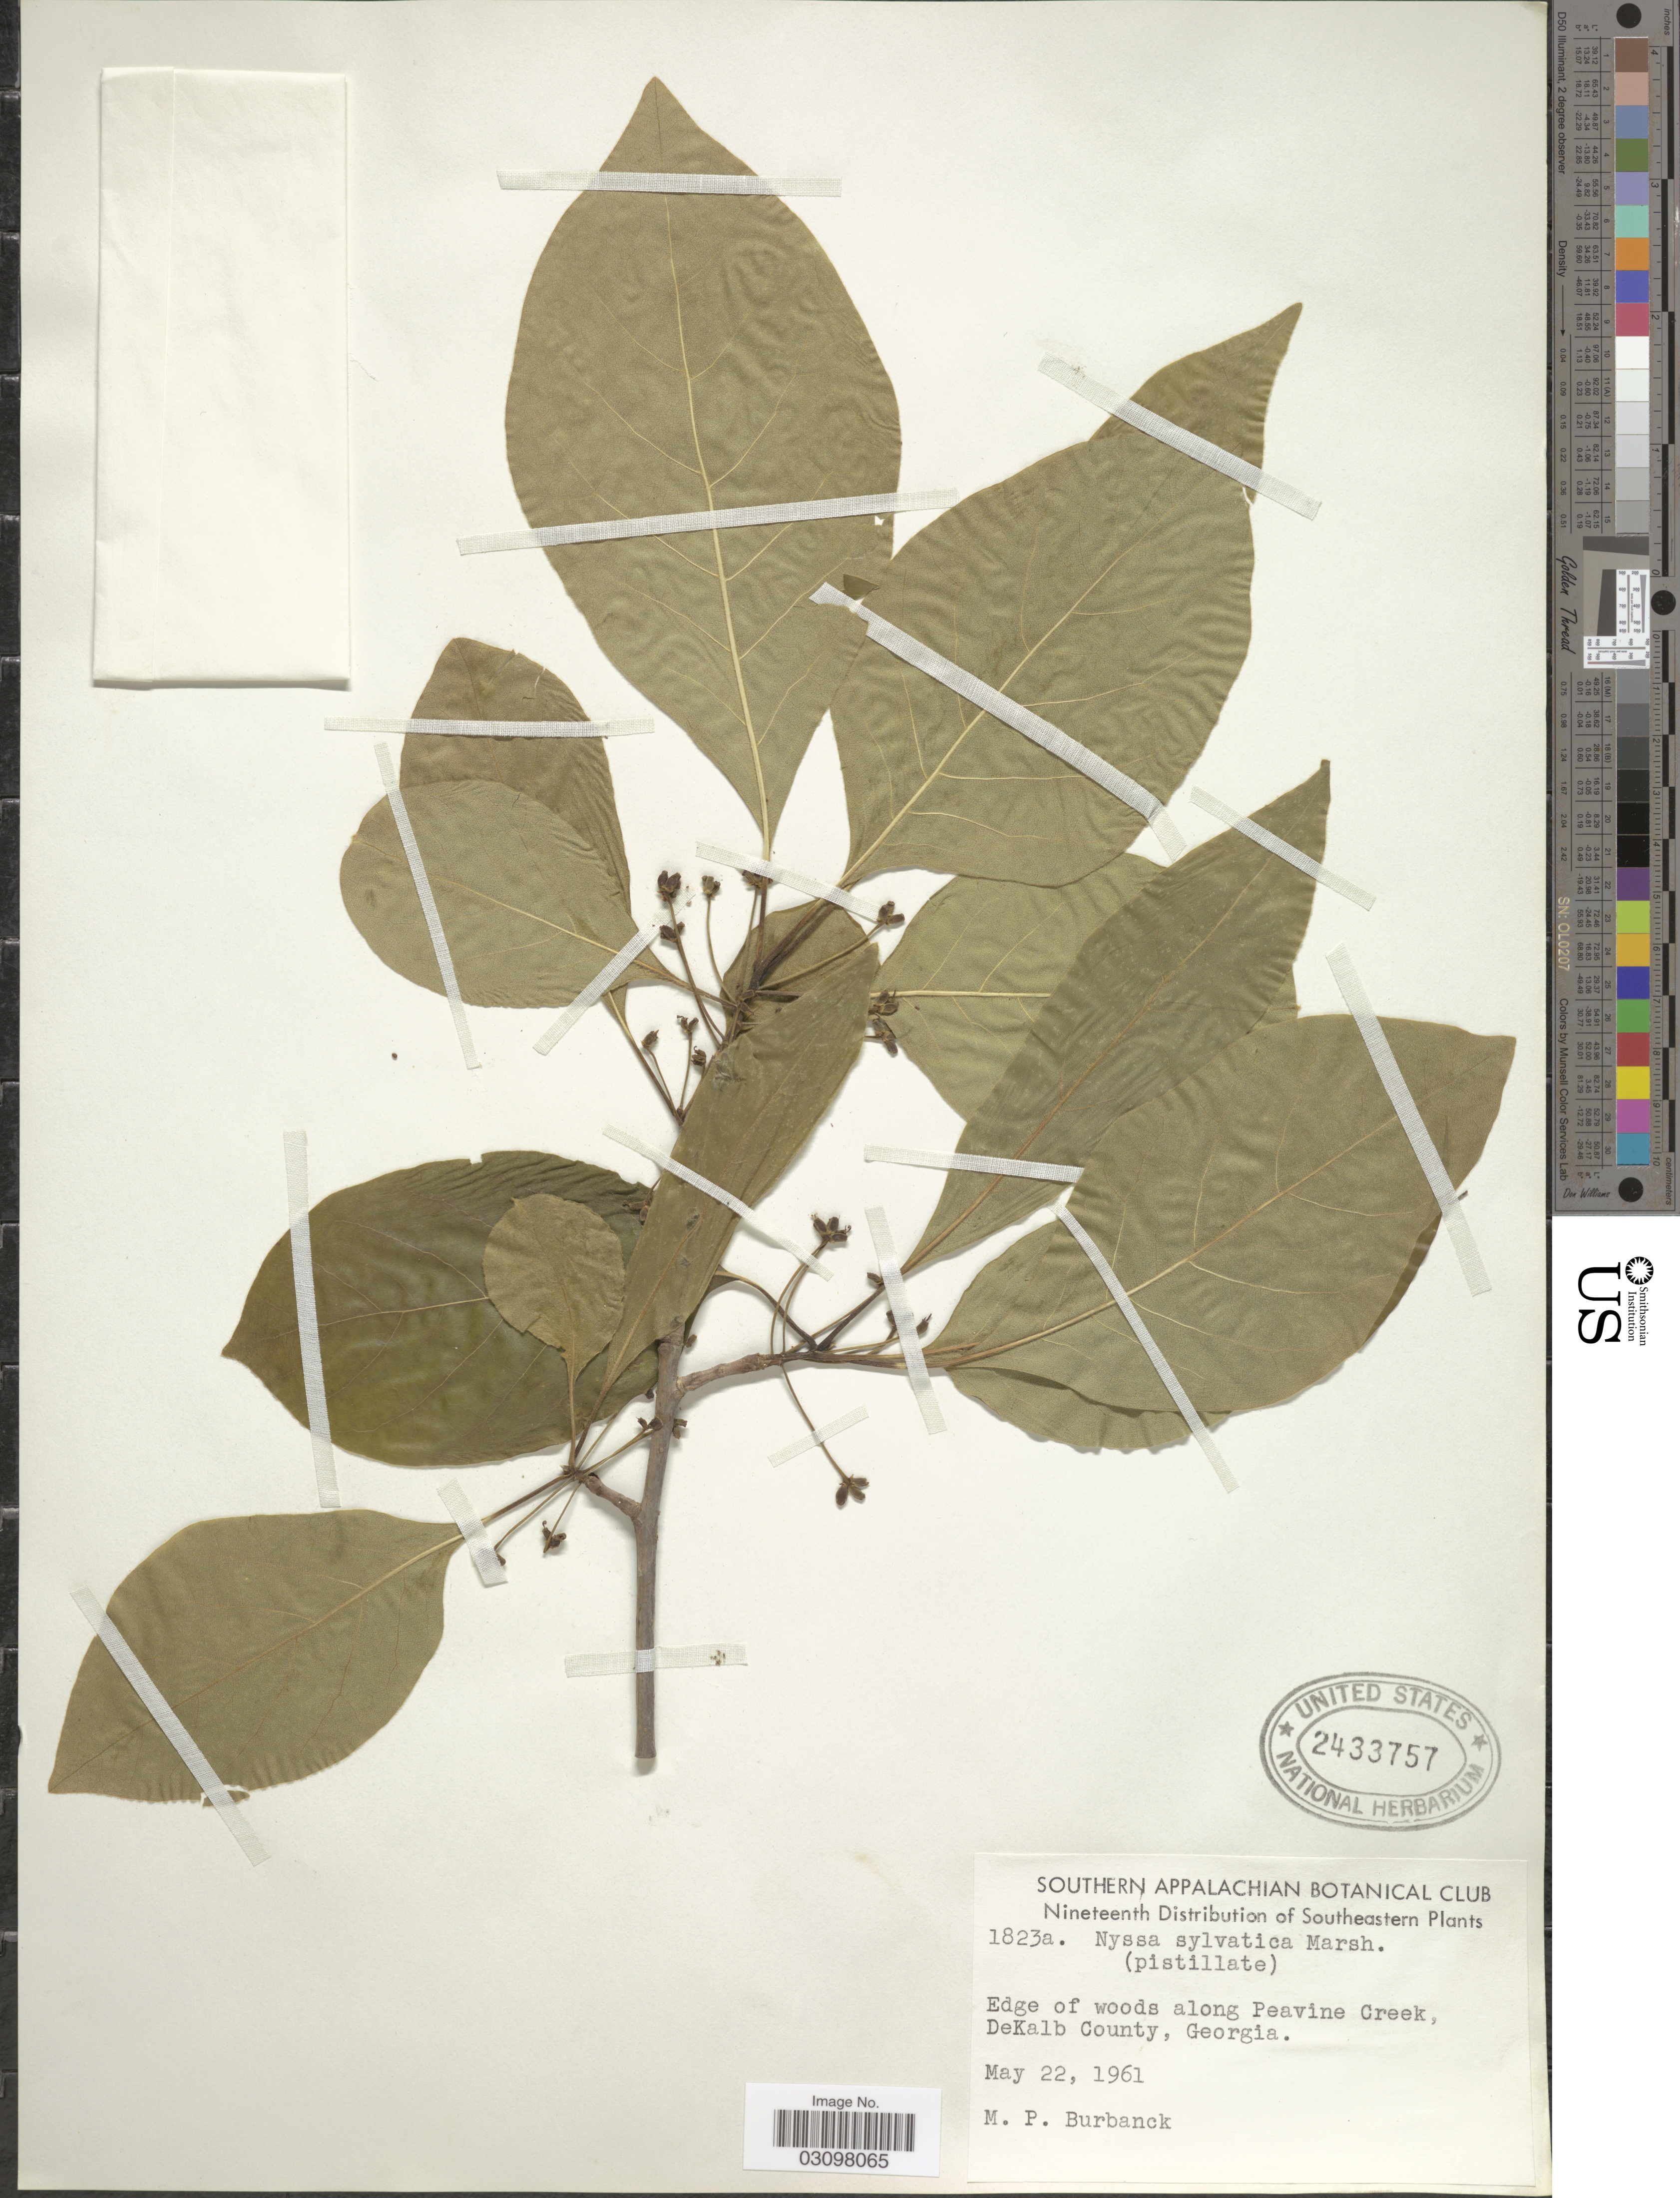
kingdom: Plantae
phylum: Tracheophyta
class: Magnoliopsida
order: Cornales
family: Nyssaceae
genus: Nyssa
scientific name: Nyssa sylvatica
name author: Marshall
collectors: M. Burbanck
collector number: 1823a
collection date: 1961-05-22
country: United States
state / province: Georgia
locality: Souteastern. Edge of woods along Peavine Creek, DeKalb County.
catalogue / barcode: US 2433757